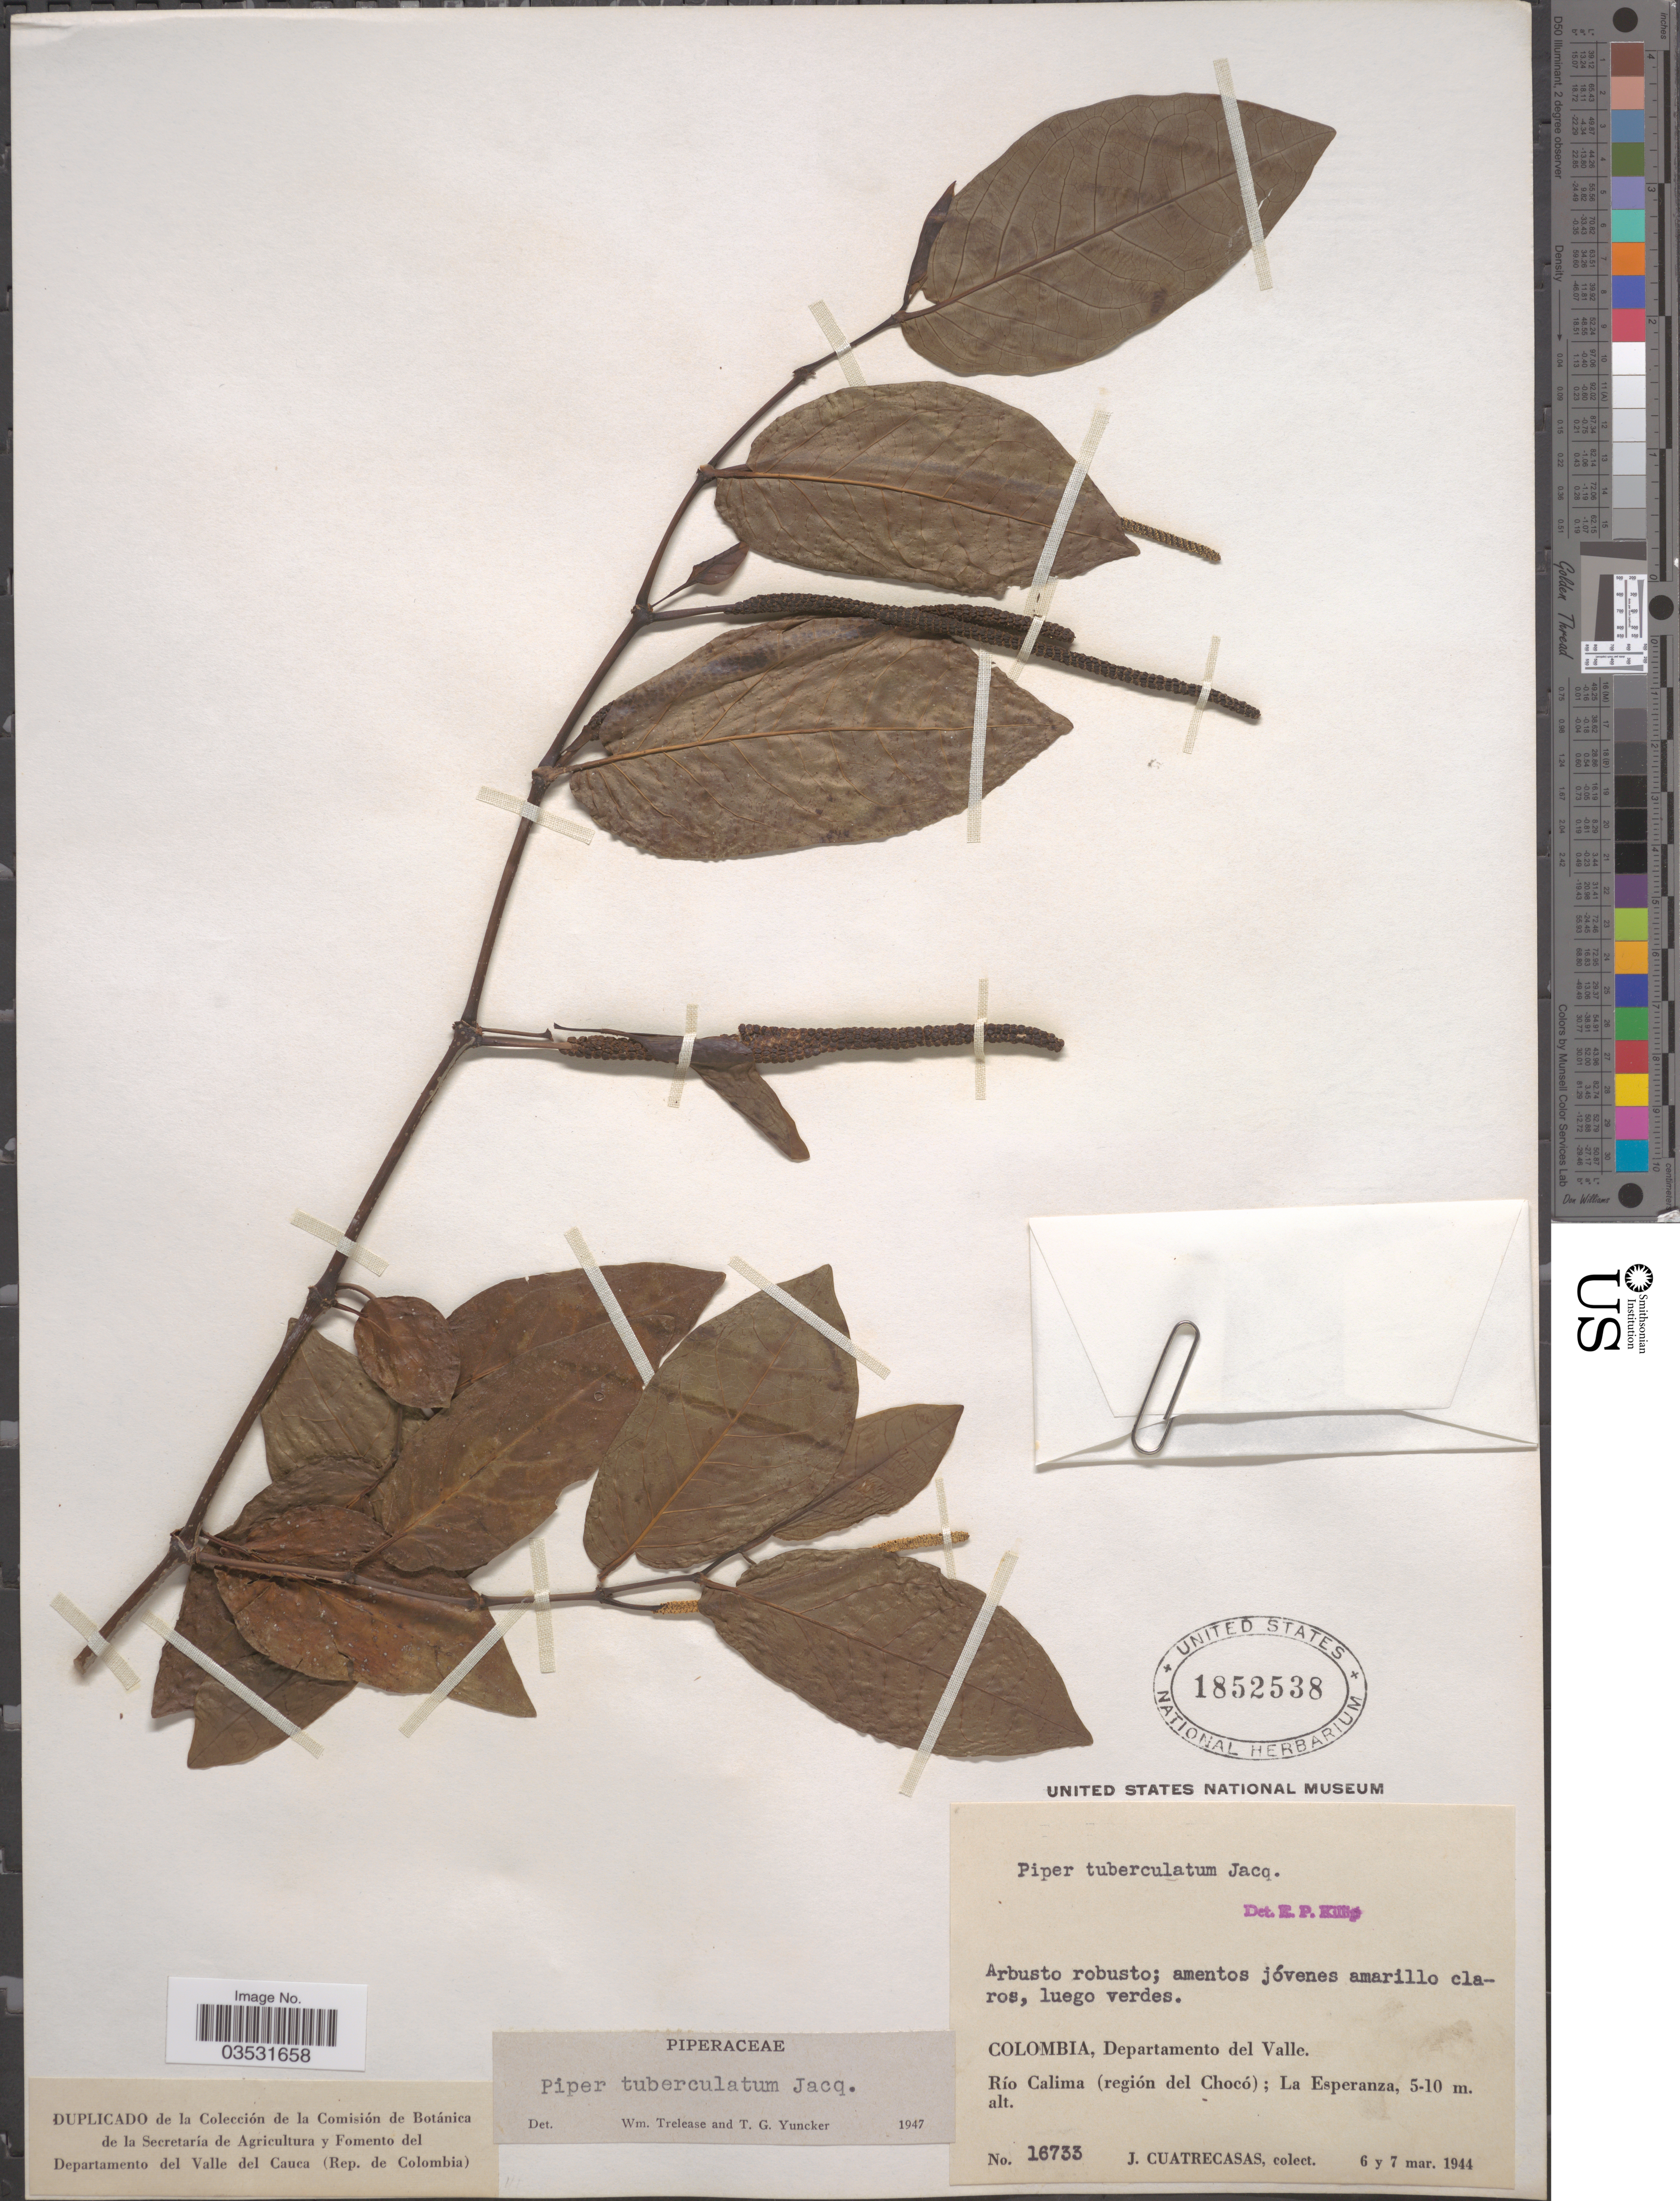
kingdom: Plantae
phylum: Tracheophyta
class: Magnoliopsida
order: Piperales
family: Piperaceae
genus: Piper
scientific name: Piper tuberculatum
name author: Jacq.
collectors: J. Cuatrecasas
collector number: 16733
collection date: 1944-03-06/1944-03-07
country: Colombia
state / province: Valle del Cauca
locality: Departamento del Valle. Río Calima (región del Chocó); La Esperanza.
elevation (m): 5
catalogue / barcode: US 1852538